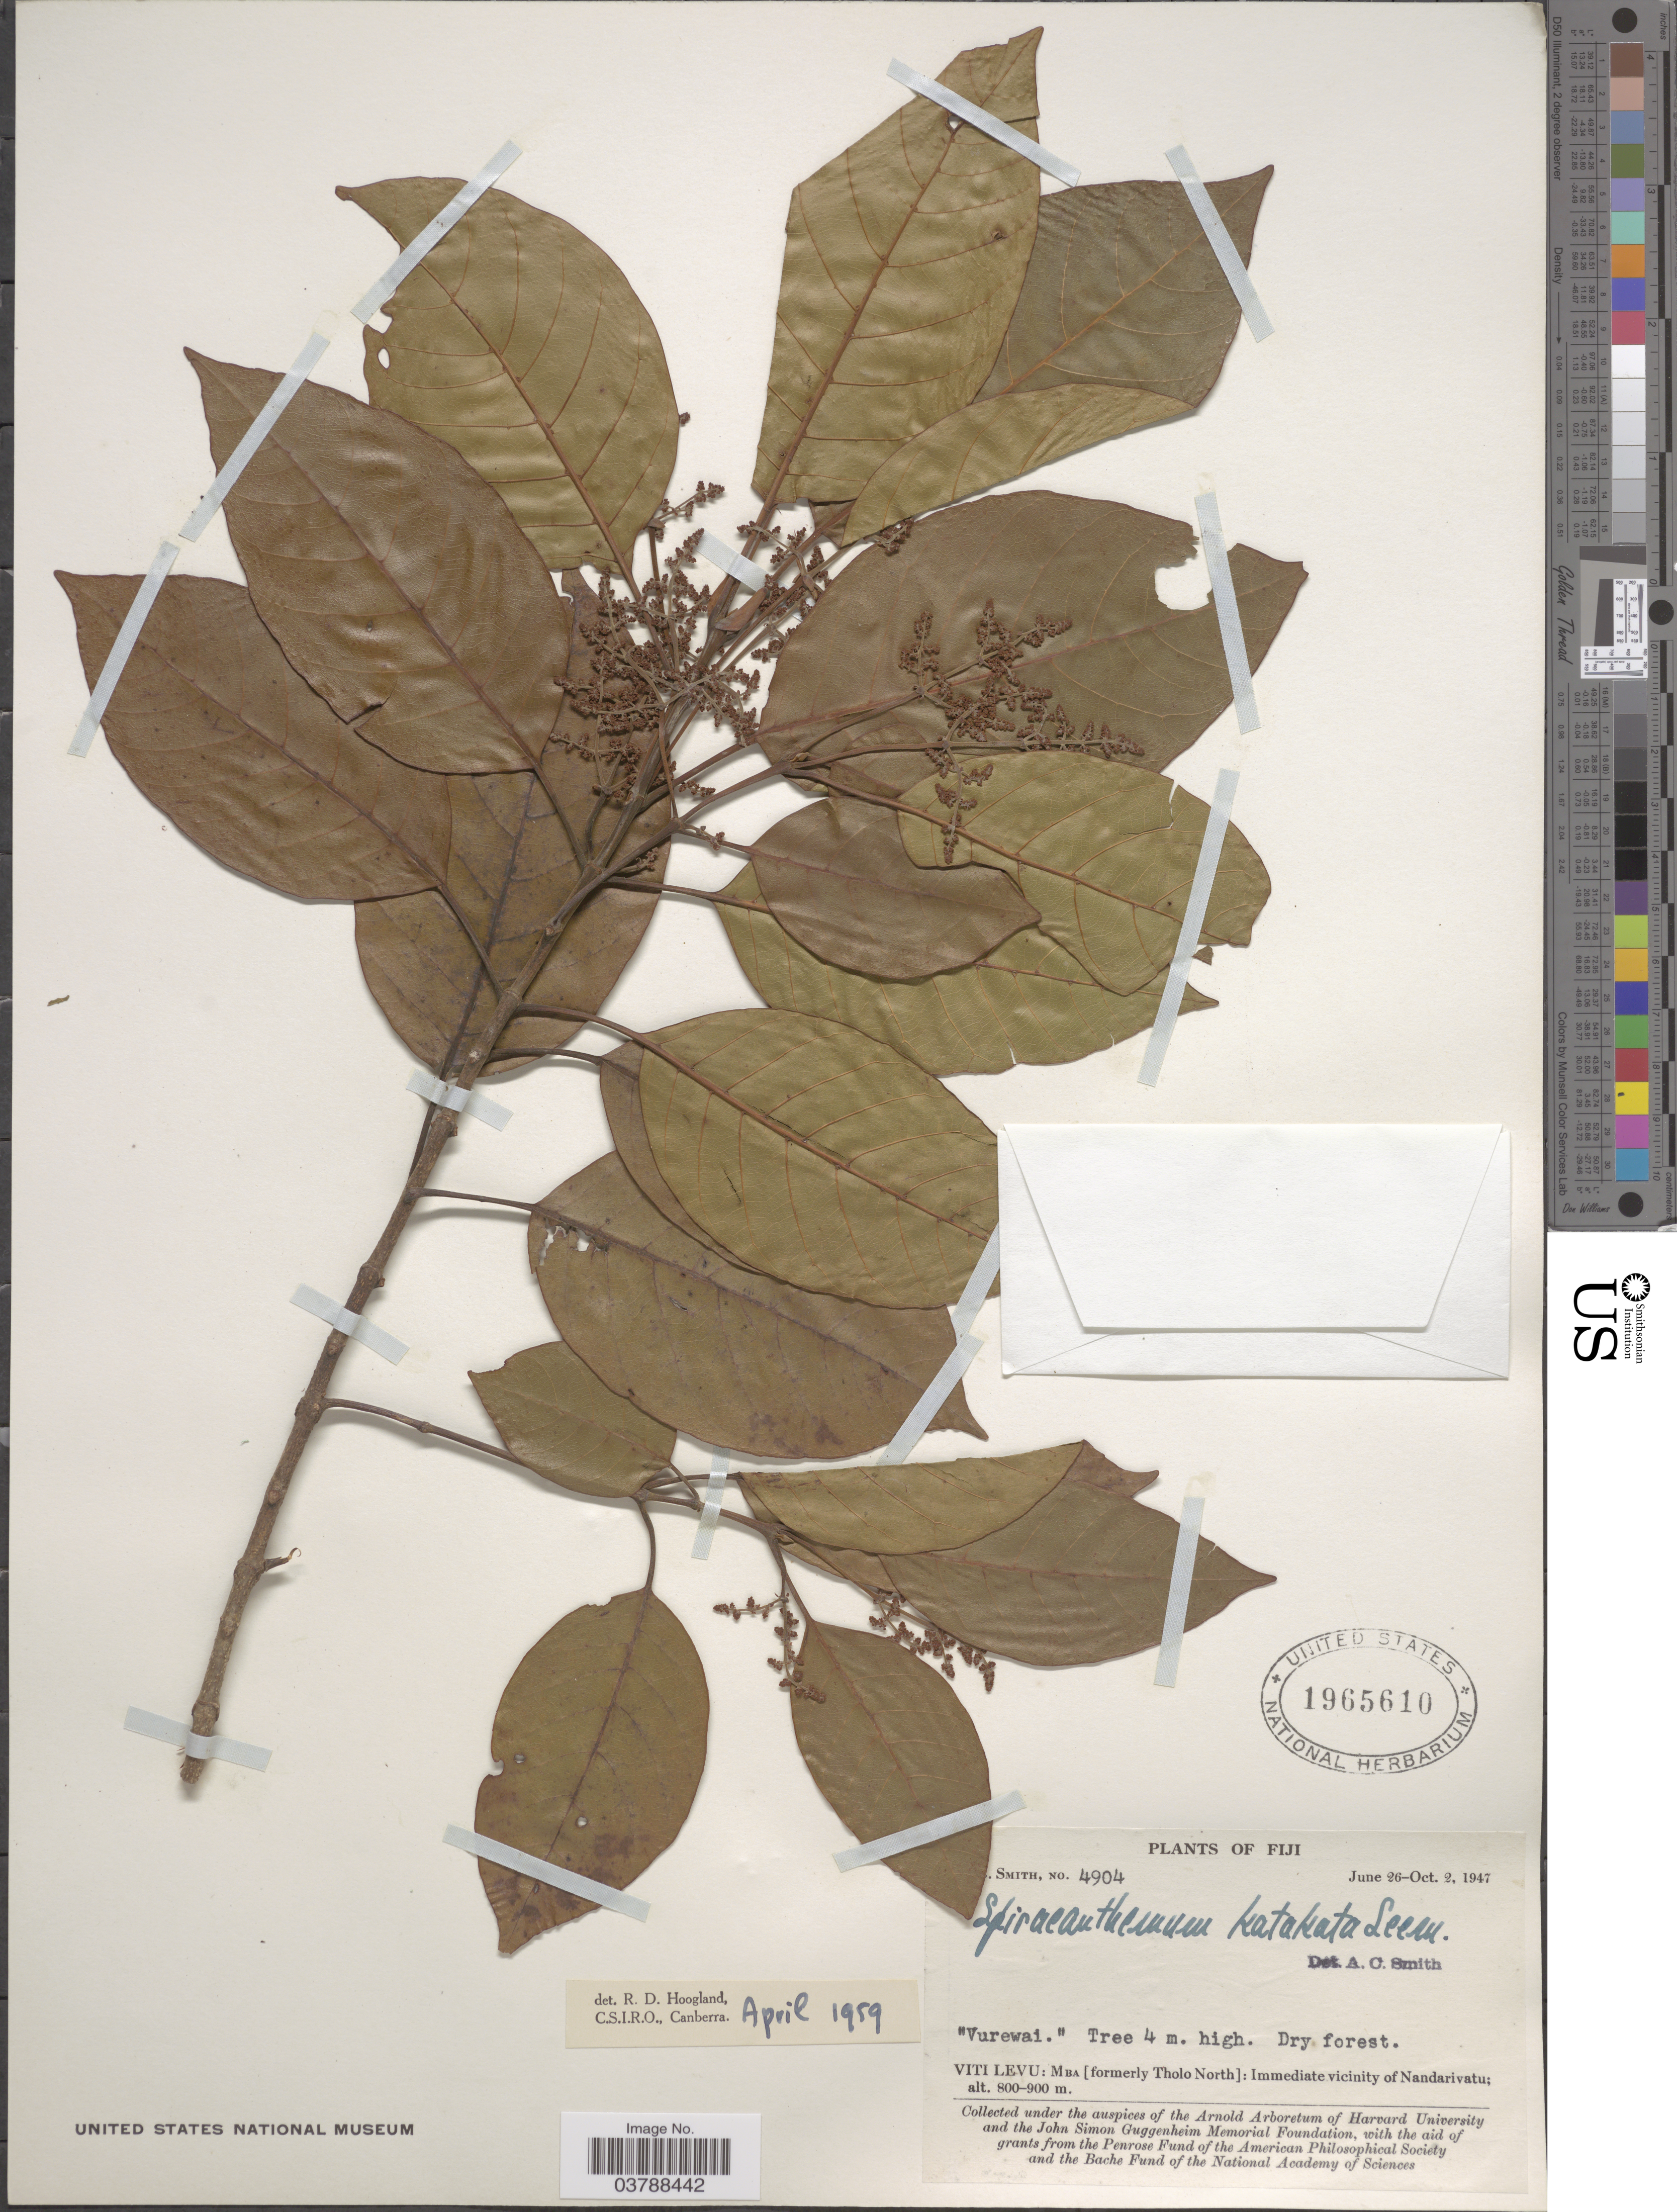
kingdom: Plantae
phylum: Tracheophyta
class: Magnoliopsida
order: Oxalidales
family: Cunoniaceae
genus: Spiraeanthemum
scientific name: Spiraeanthemum katakata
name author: Seem.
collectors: A. C. Smith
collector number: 4904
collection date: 1947-06-26/1947-10-02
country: Fiji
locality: Viti Levu: Mba [ formerly Tholo North]: Immediate vicinity of Nandarivatu.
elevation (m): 800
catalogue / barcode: US 1965610